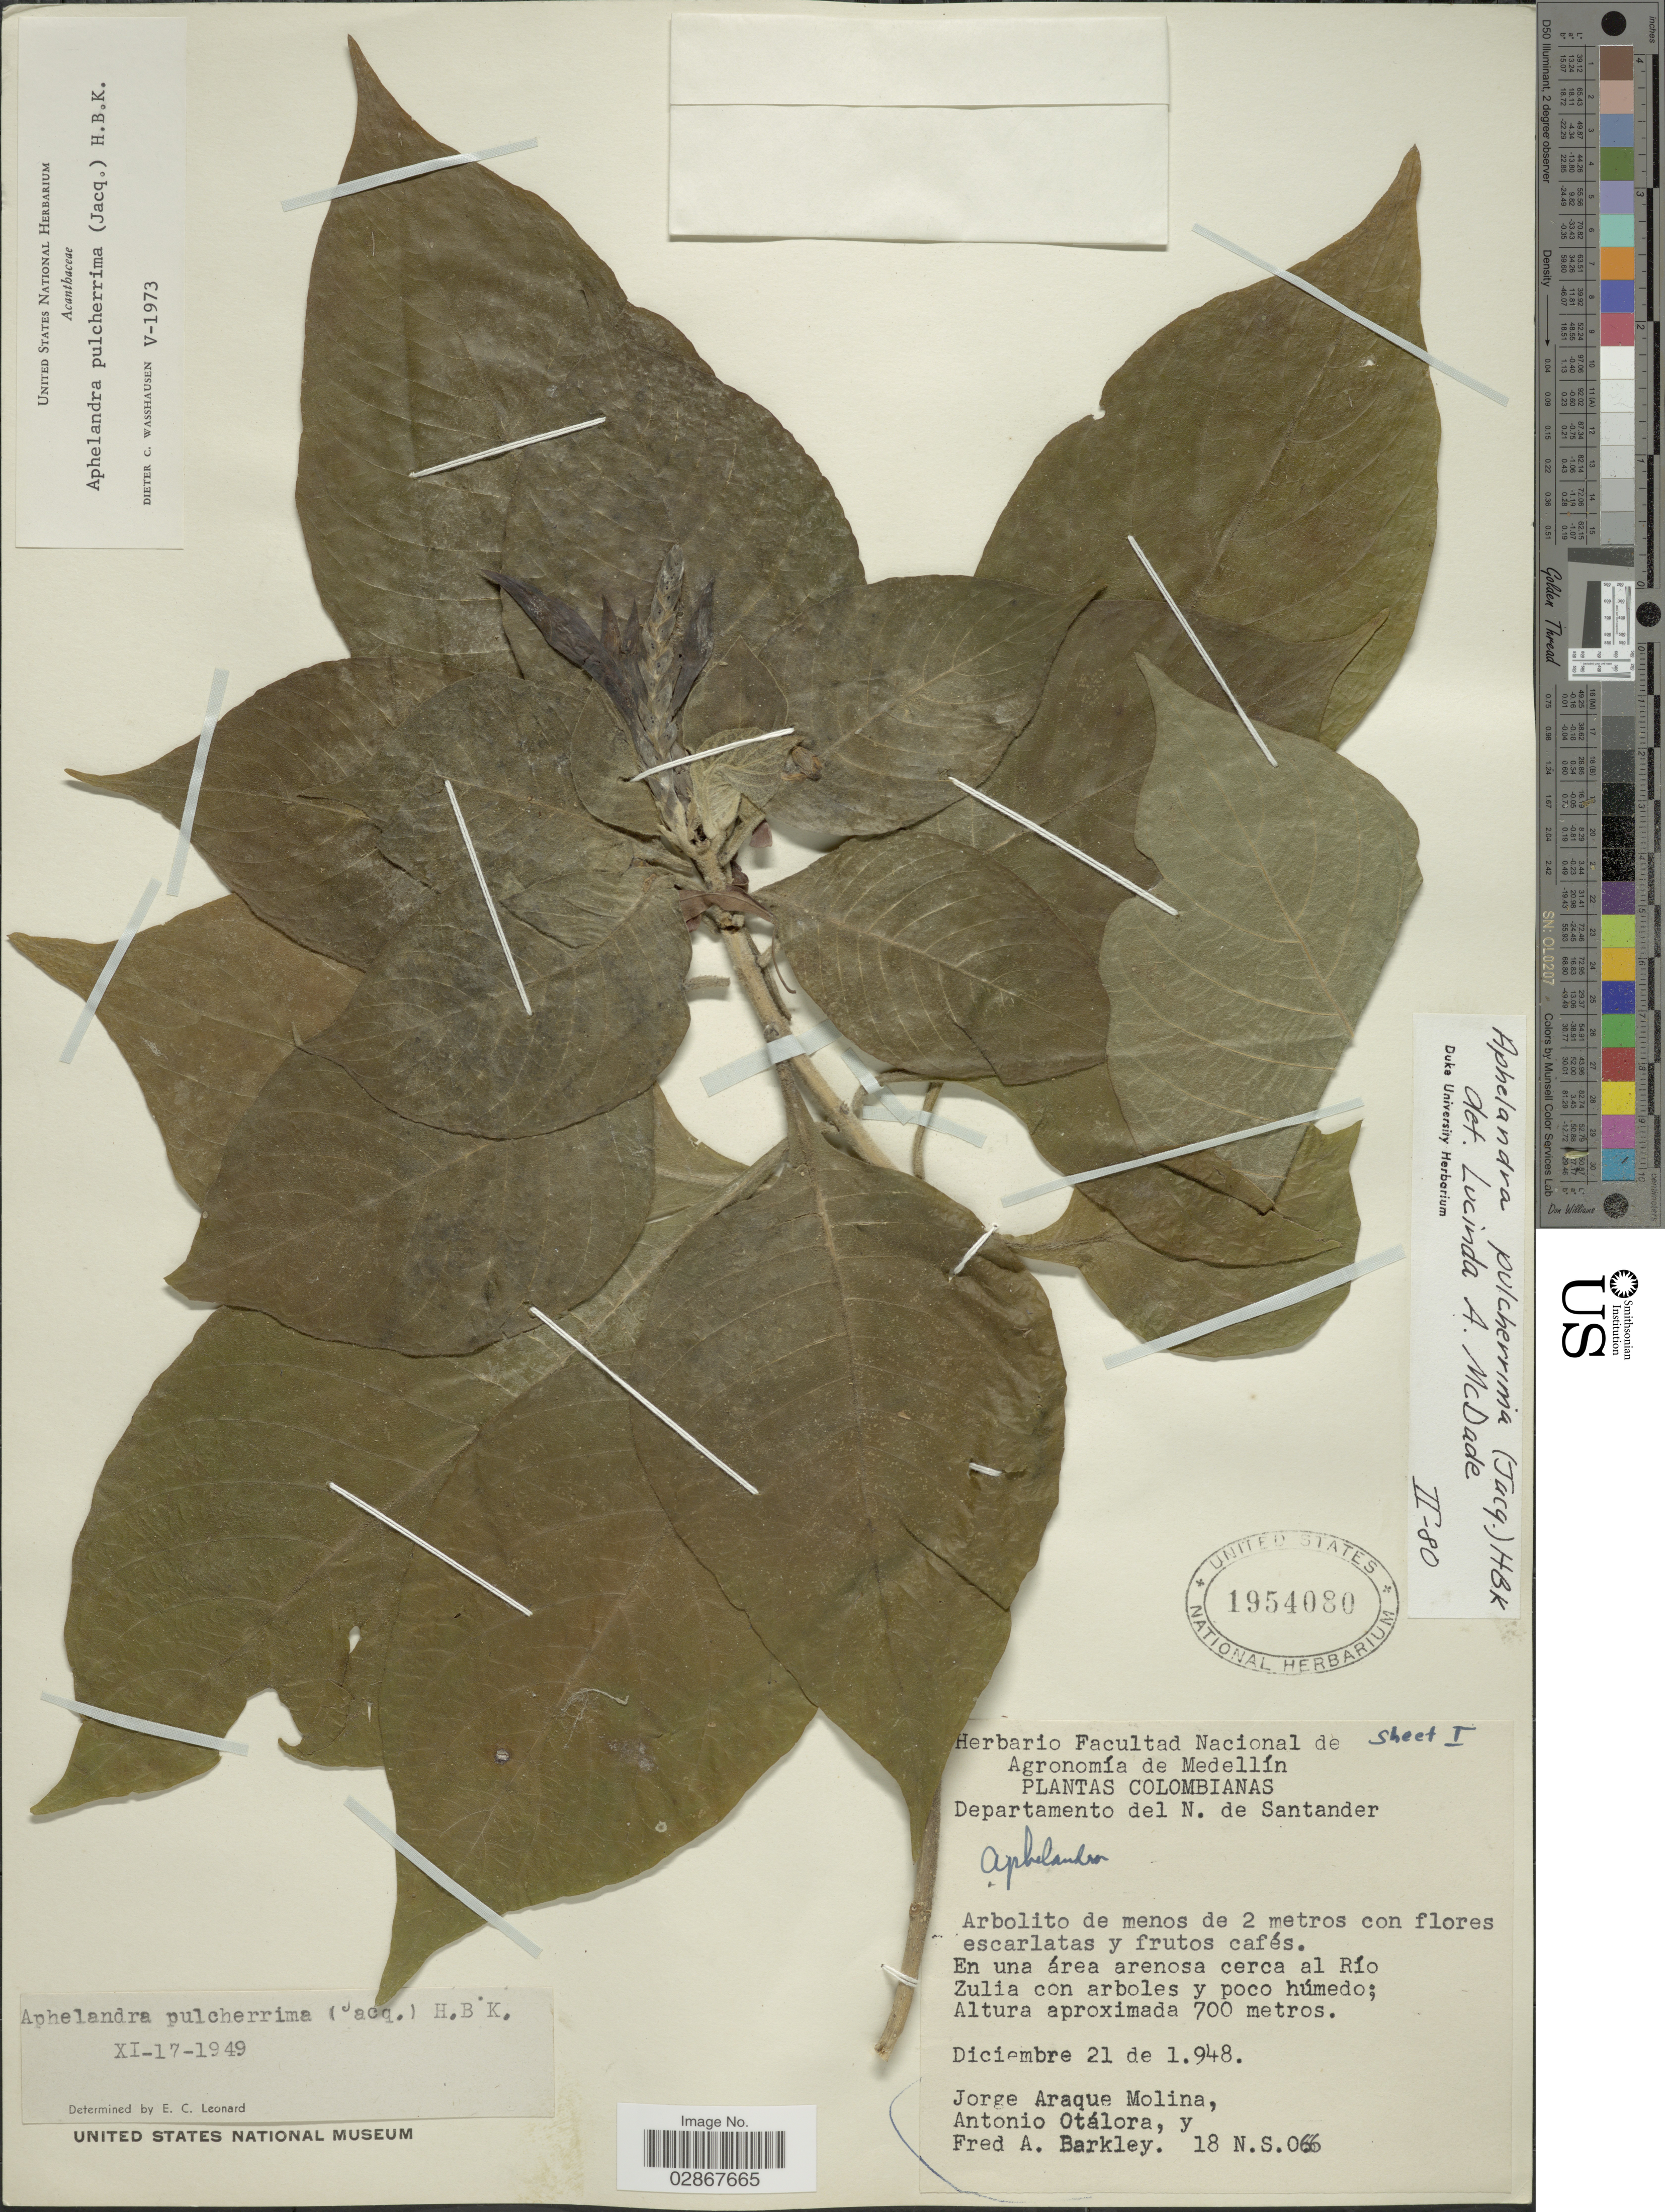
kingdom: Plantae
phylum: Tracheophyta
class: Magnoliopsida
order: Lamiales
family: Acanthaceae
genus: Aphelandra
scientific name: Aphelandra pulcherrima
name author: (Jacq.) Kunth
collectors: J. A. Molina, A. Otálora & F. A. Barkley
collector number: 18N.S.066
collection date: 1948-12-21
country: Colombia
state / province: Norte de Santander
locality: Departamento del N. de Santander. En una área arenosa cerca al Río Zulia.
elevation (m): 700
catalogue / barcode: US 1954080